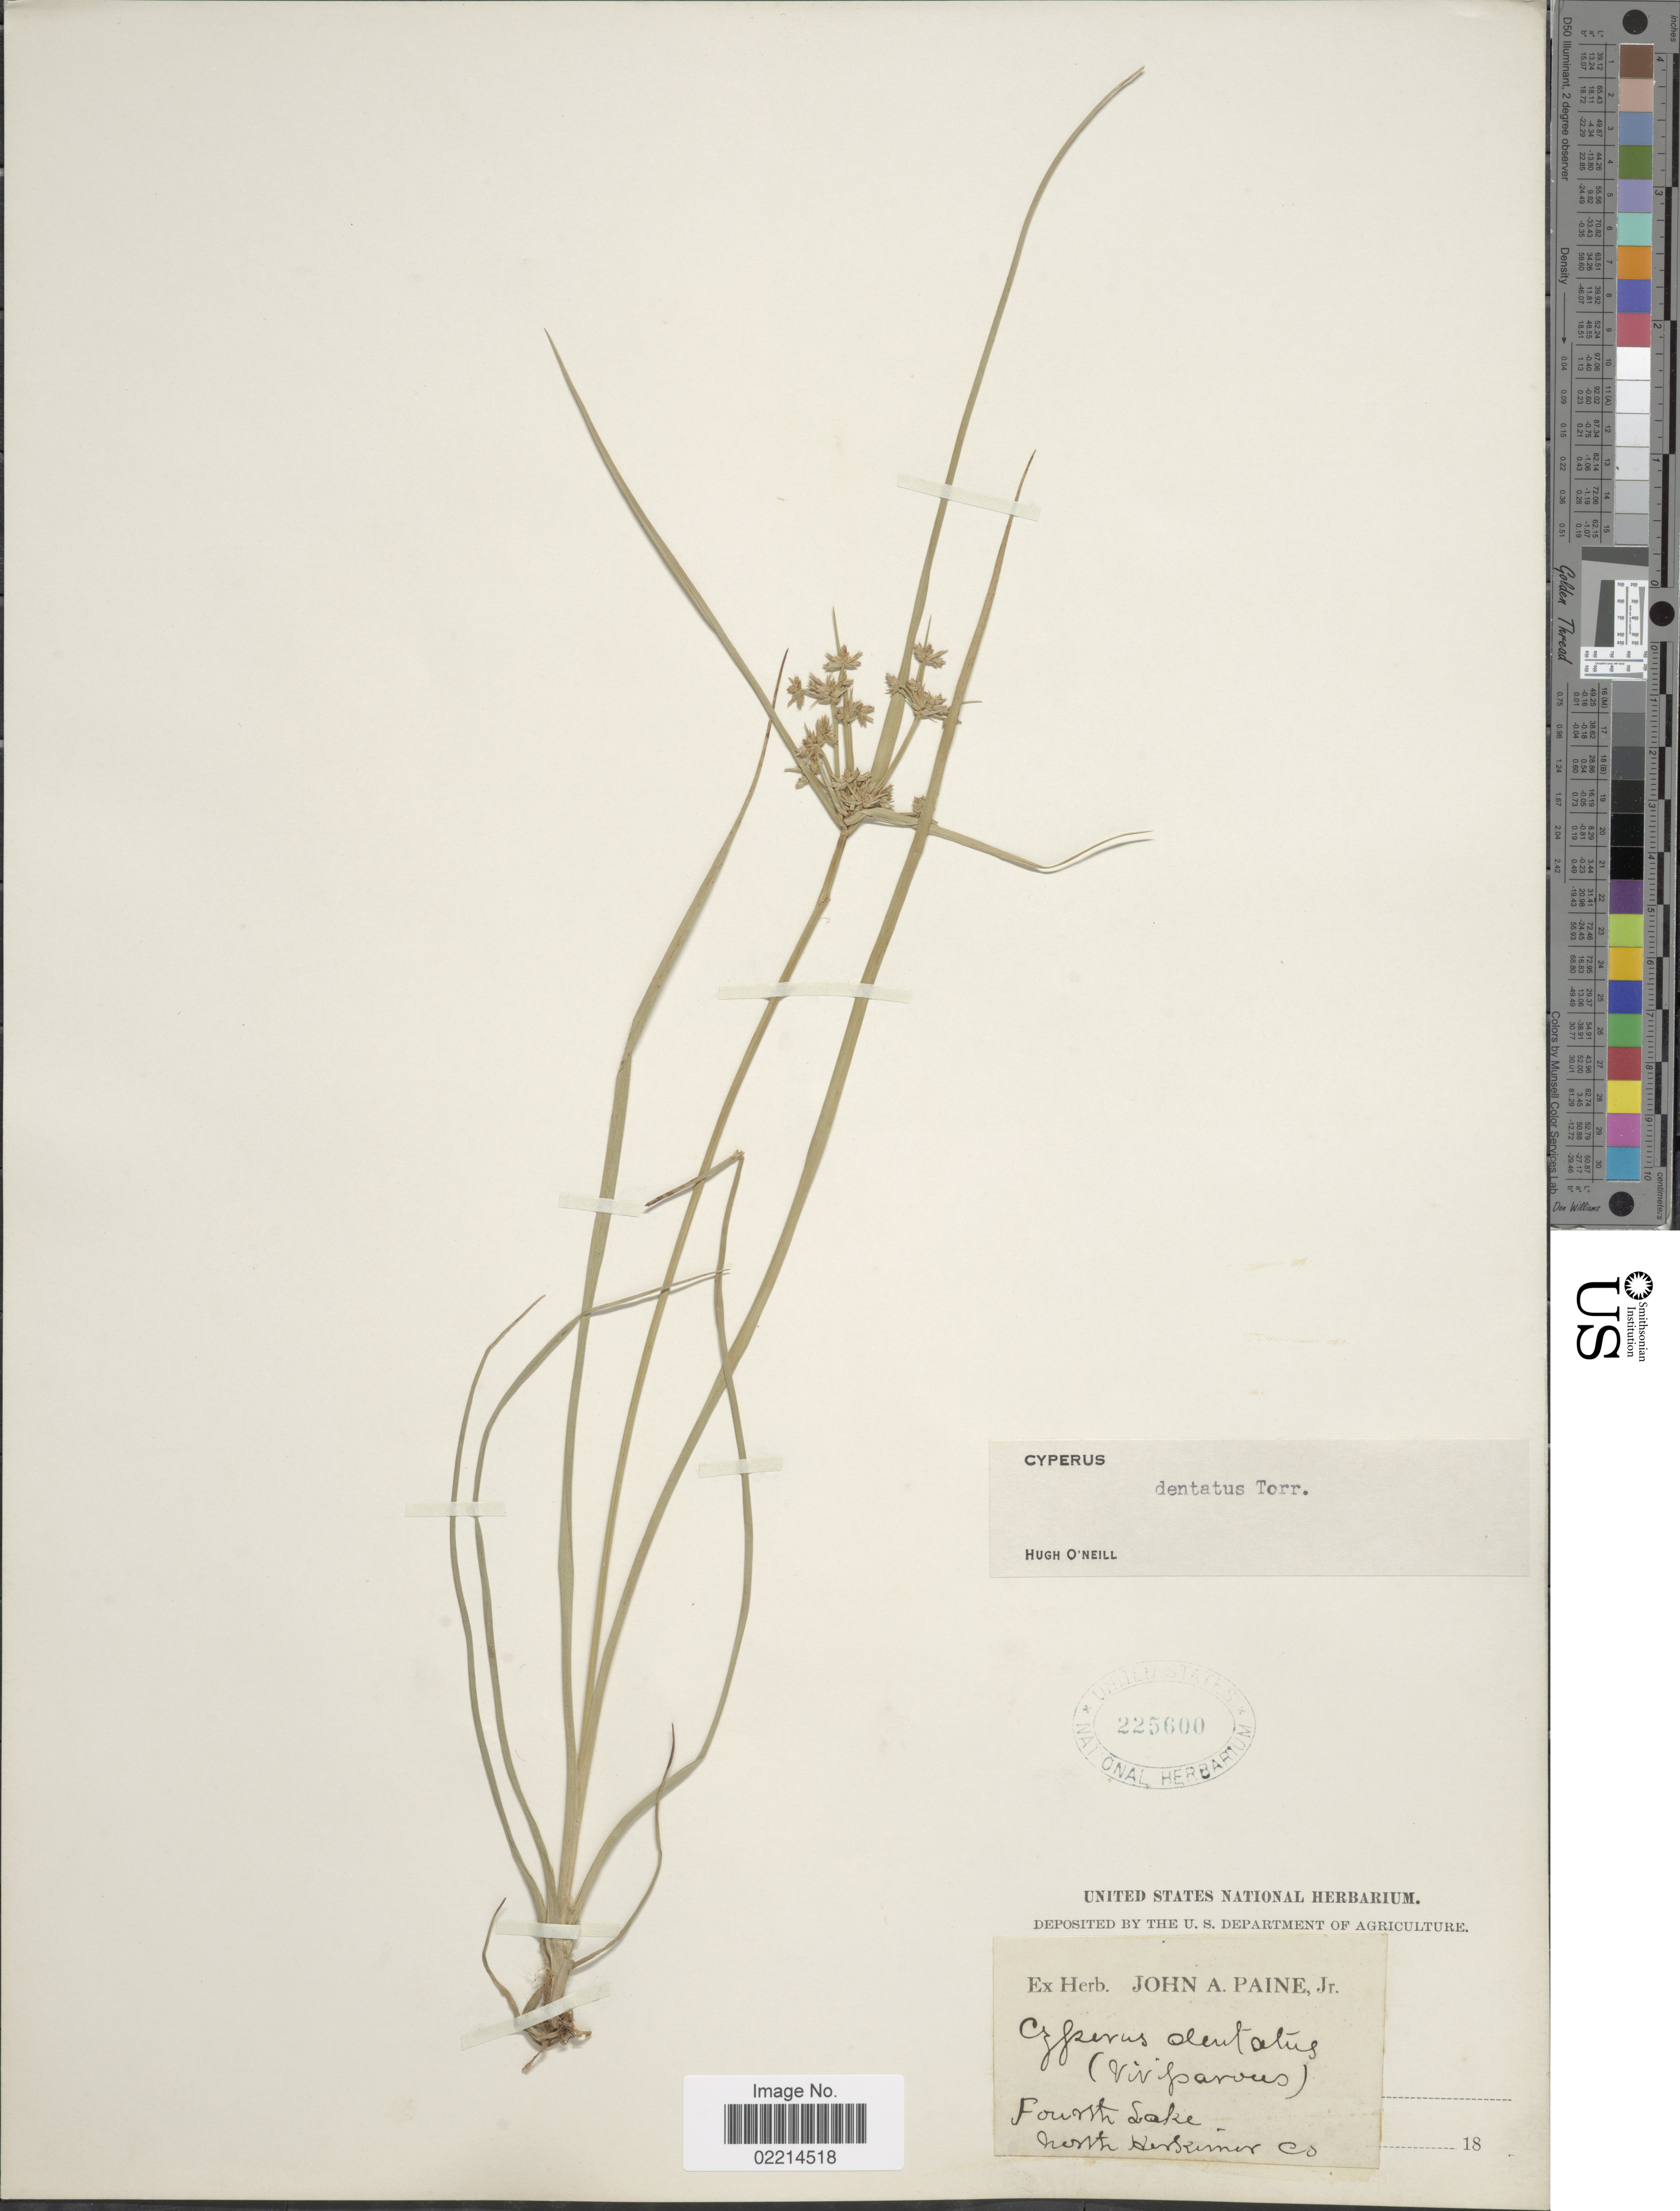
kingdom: Plantae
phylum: Tracheophyta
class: Liliopsida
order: Poales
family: Cyperaceae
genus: Cyperus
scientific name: Cyperus dentatus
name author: Torr.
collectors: Ex herb. John A. Paine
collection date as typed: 18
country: United States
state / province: New York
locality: Fourth Lake, North Herkimer County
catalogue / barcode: US 225600